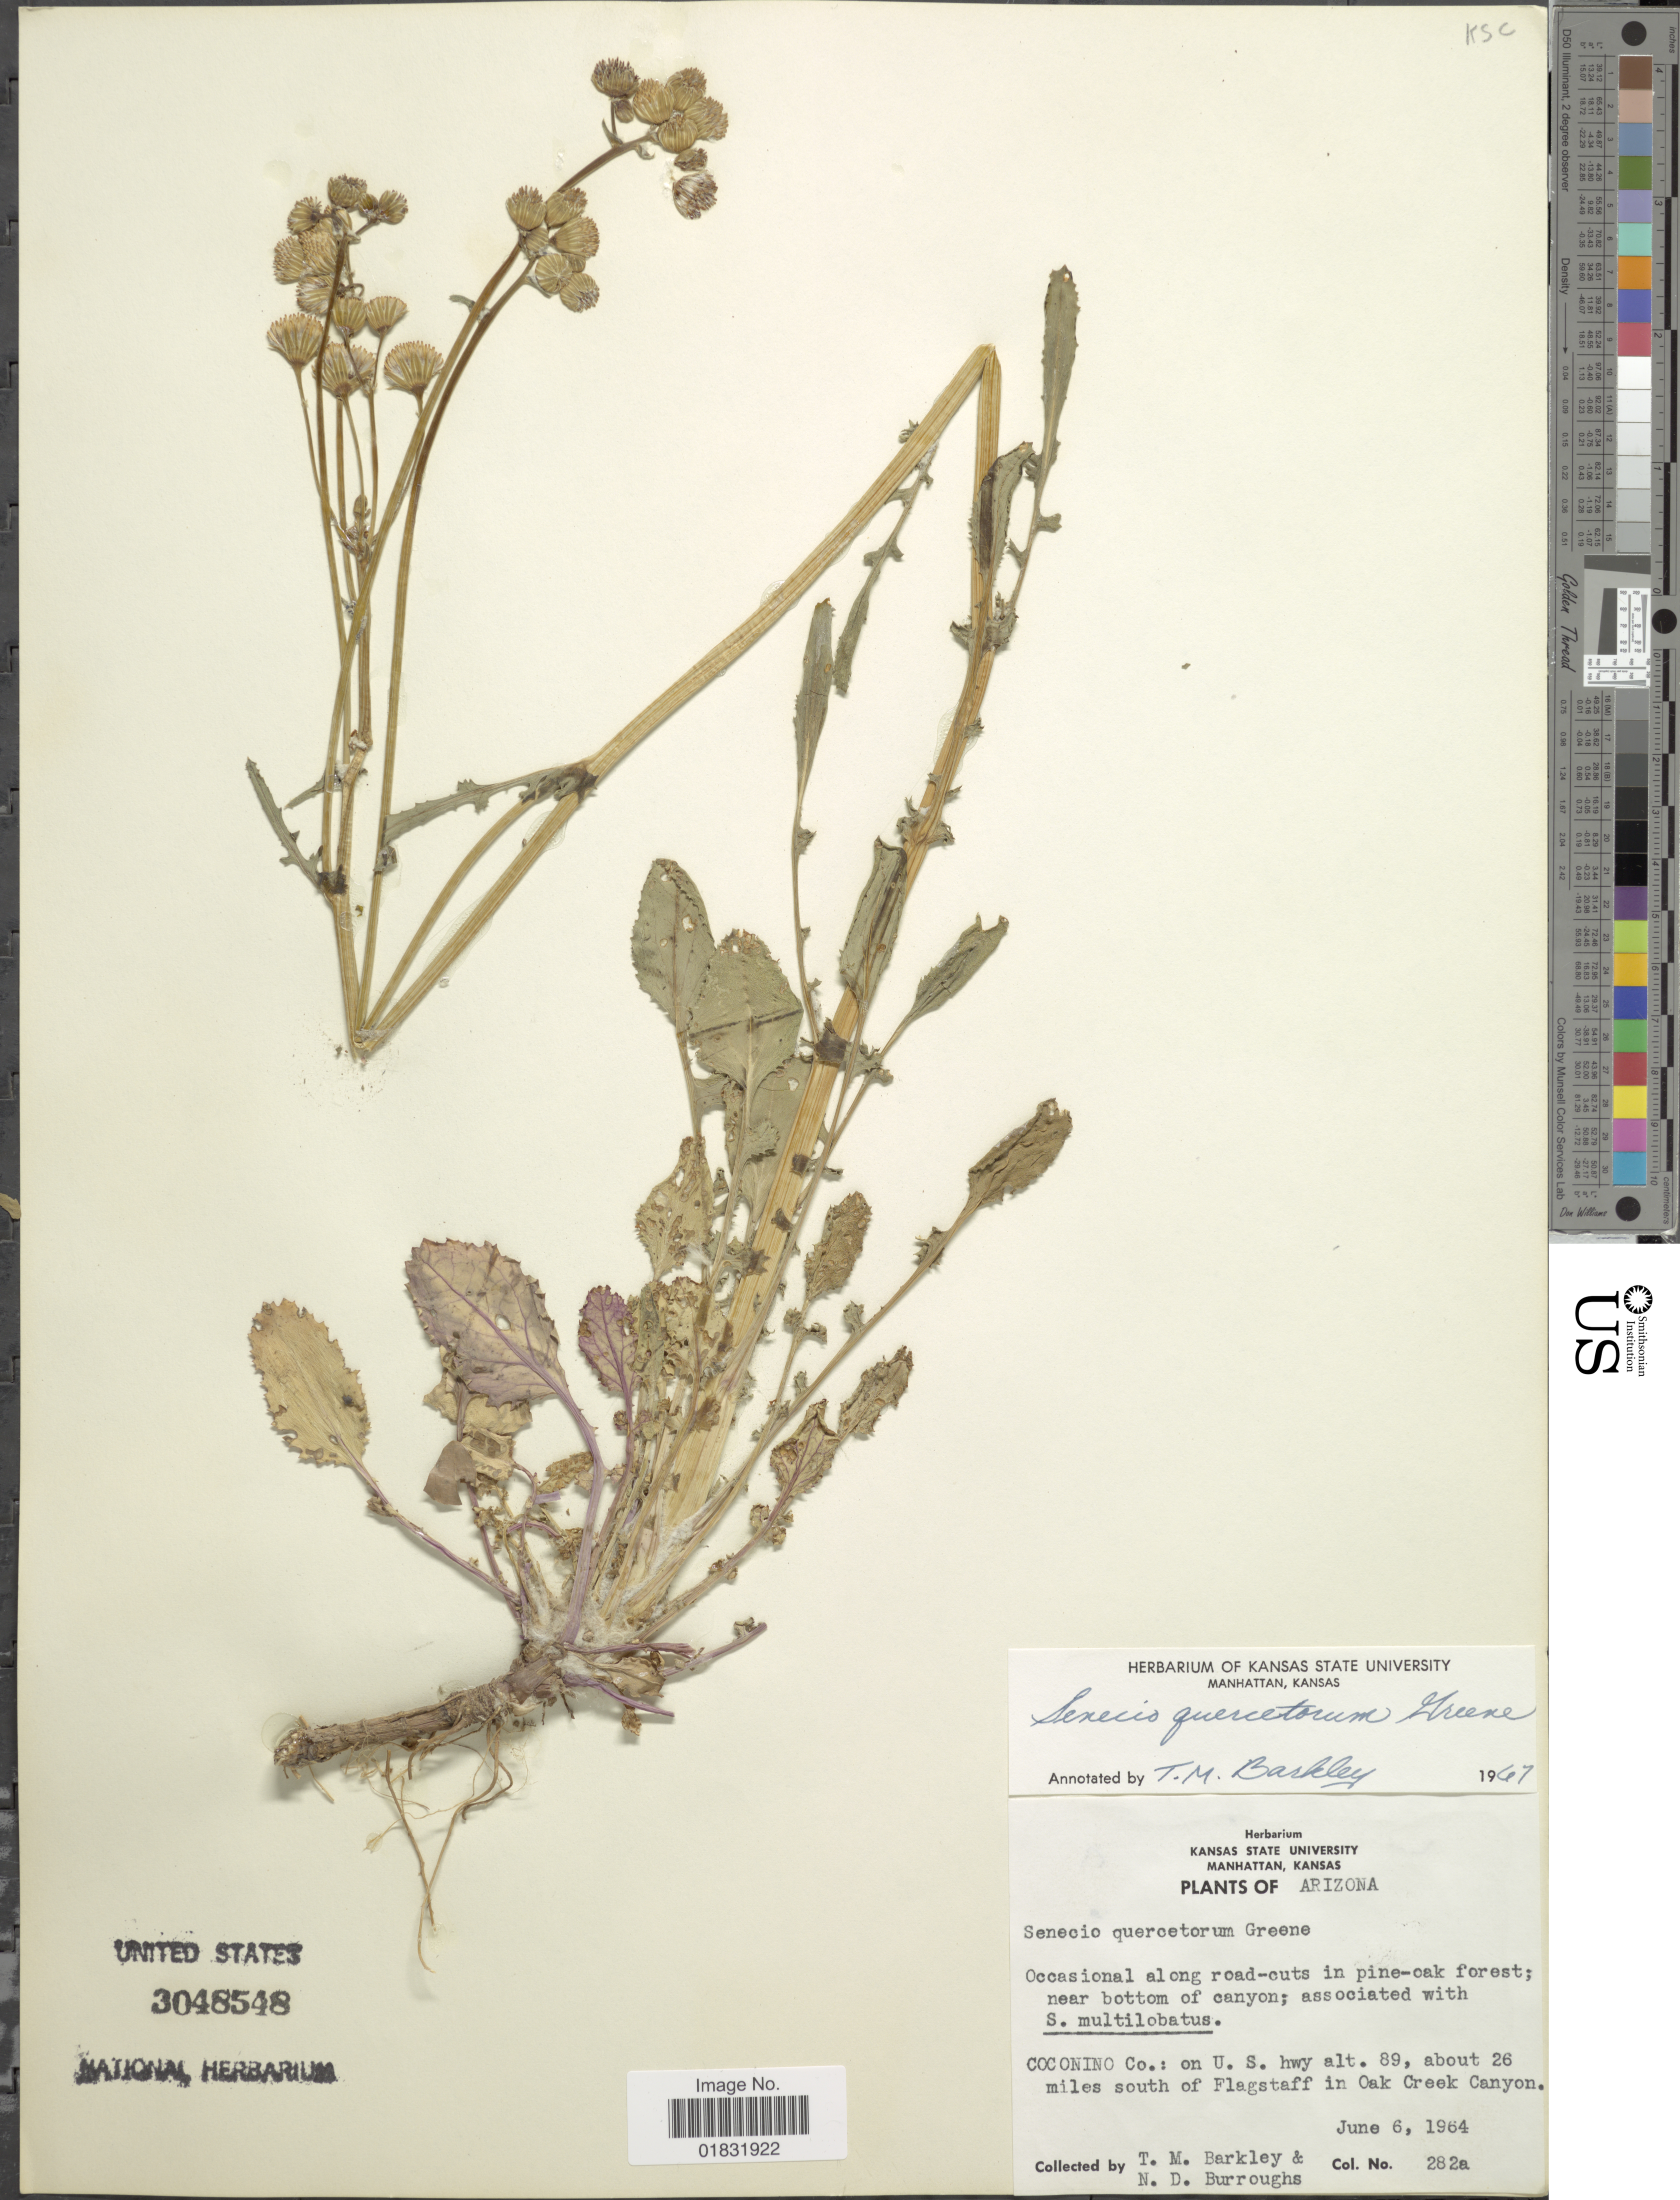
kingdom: Plantae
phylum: Tracheophyta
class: Magnoliopsida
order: Asterales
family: Asteraceae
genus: Packera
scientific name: Packera quercetorum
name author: (Greene) C. Jeffrey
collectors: T. M. Barkley & N. Burroughs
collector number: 282a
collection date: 1964-06-06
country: United States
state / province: Arizona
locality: Occasional along road-cuts in pine-oak forest; near bottom of canyon, Coconino Co: on U.S. hwy, about 26 miles south of Flagstaff in Oak Creek Canyon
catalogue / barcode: US 3048548